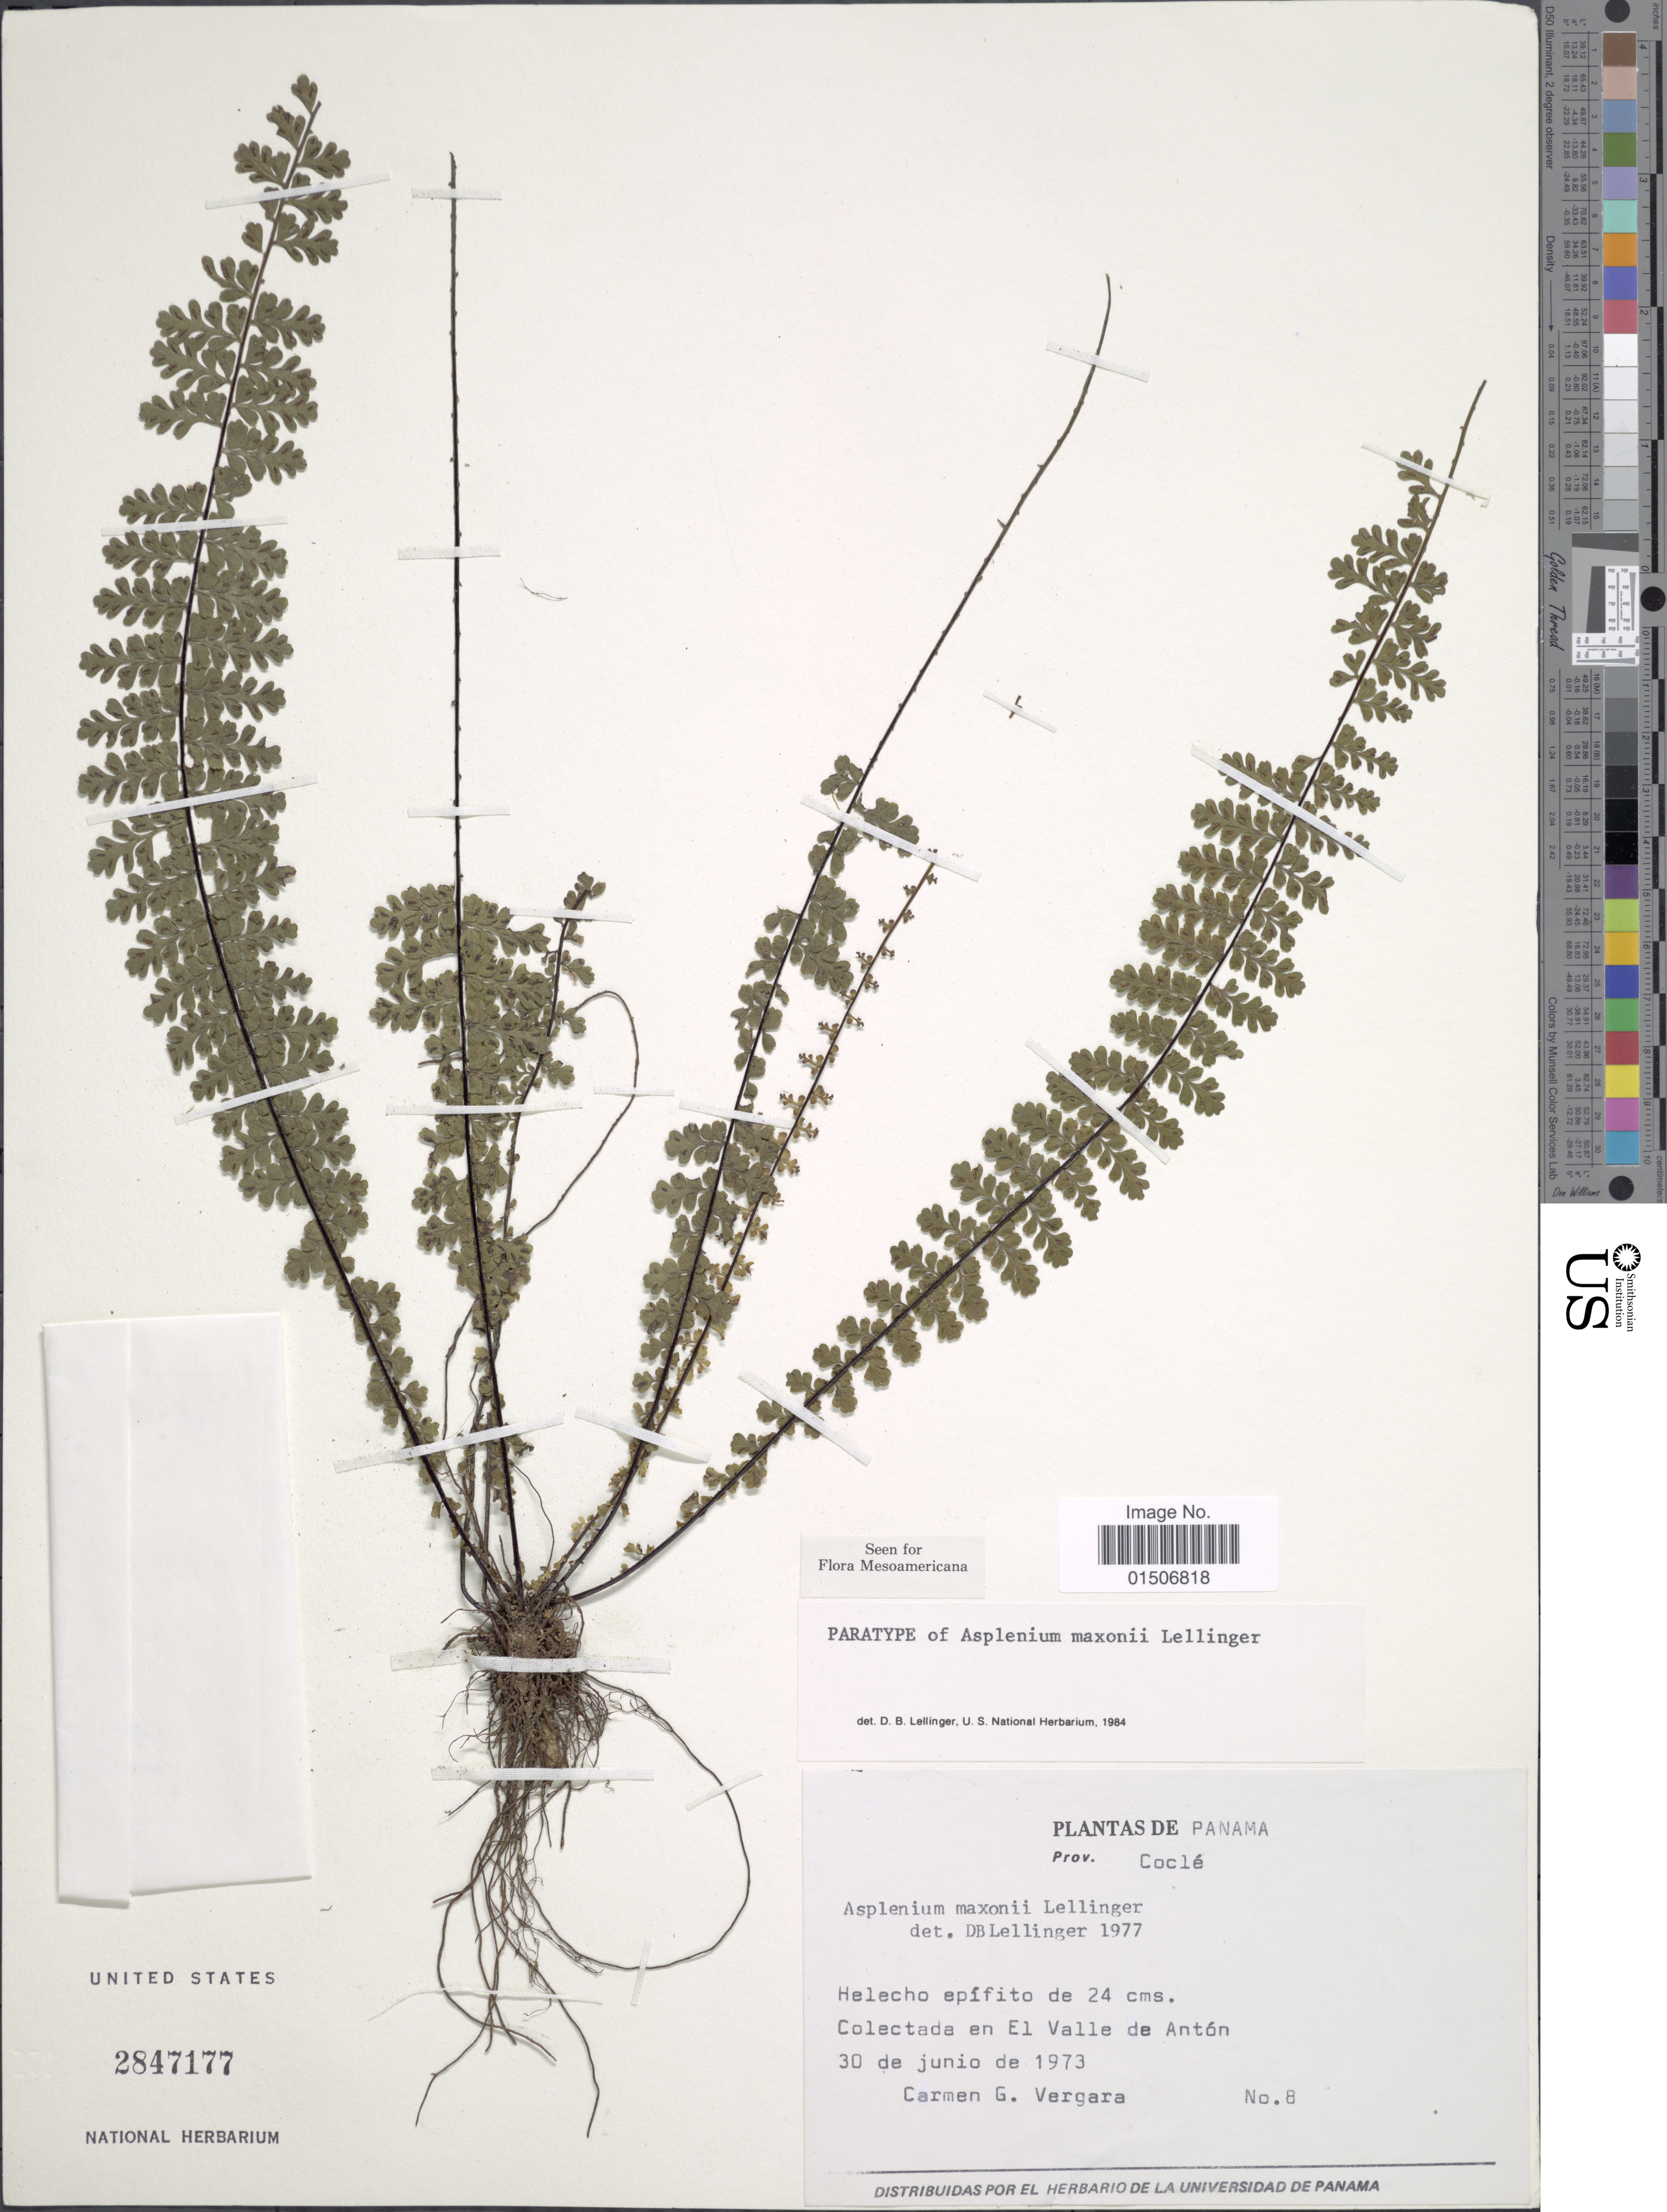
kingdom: Plantae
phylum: Tracheophyta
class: Polypodiopsida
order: Polypodiales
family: Aspleniaceae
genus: Asplenium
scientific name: Asplenium maxonii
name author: Lellinger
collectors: C. Vergara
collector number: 8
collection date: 1973-06-30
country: Panama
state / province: Coclé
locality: Colectada en El Valle de Antón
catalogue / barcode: US 2847177